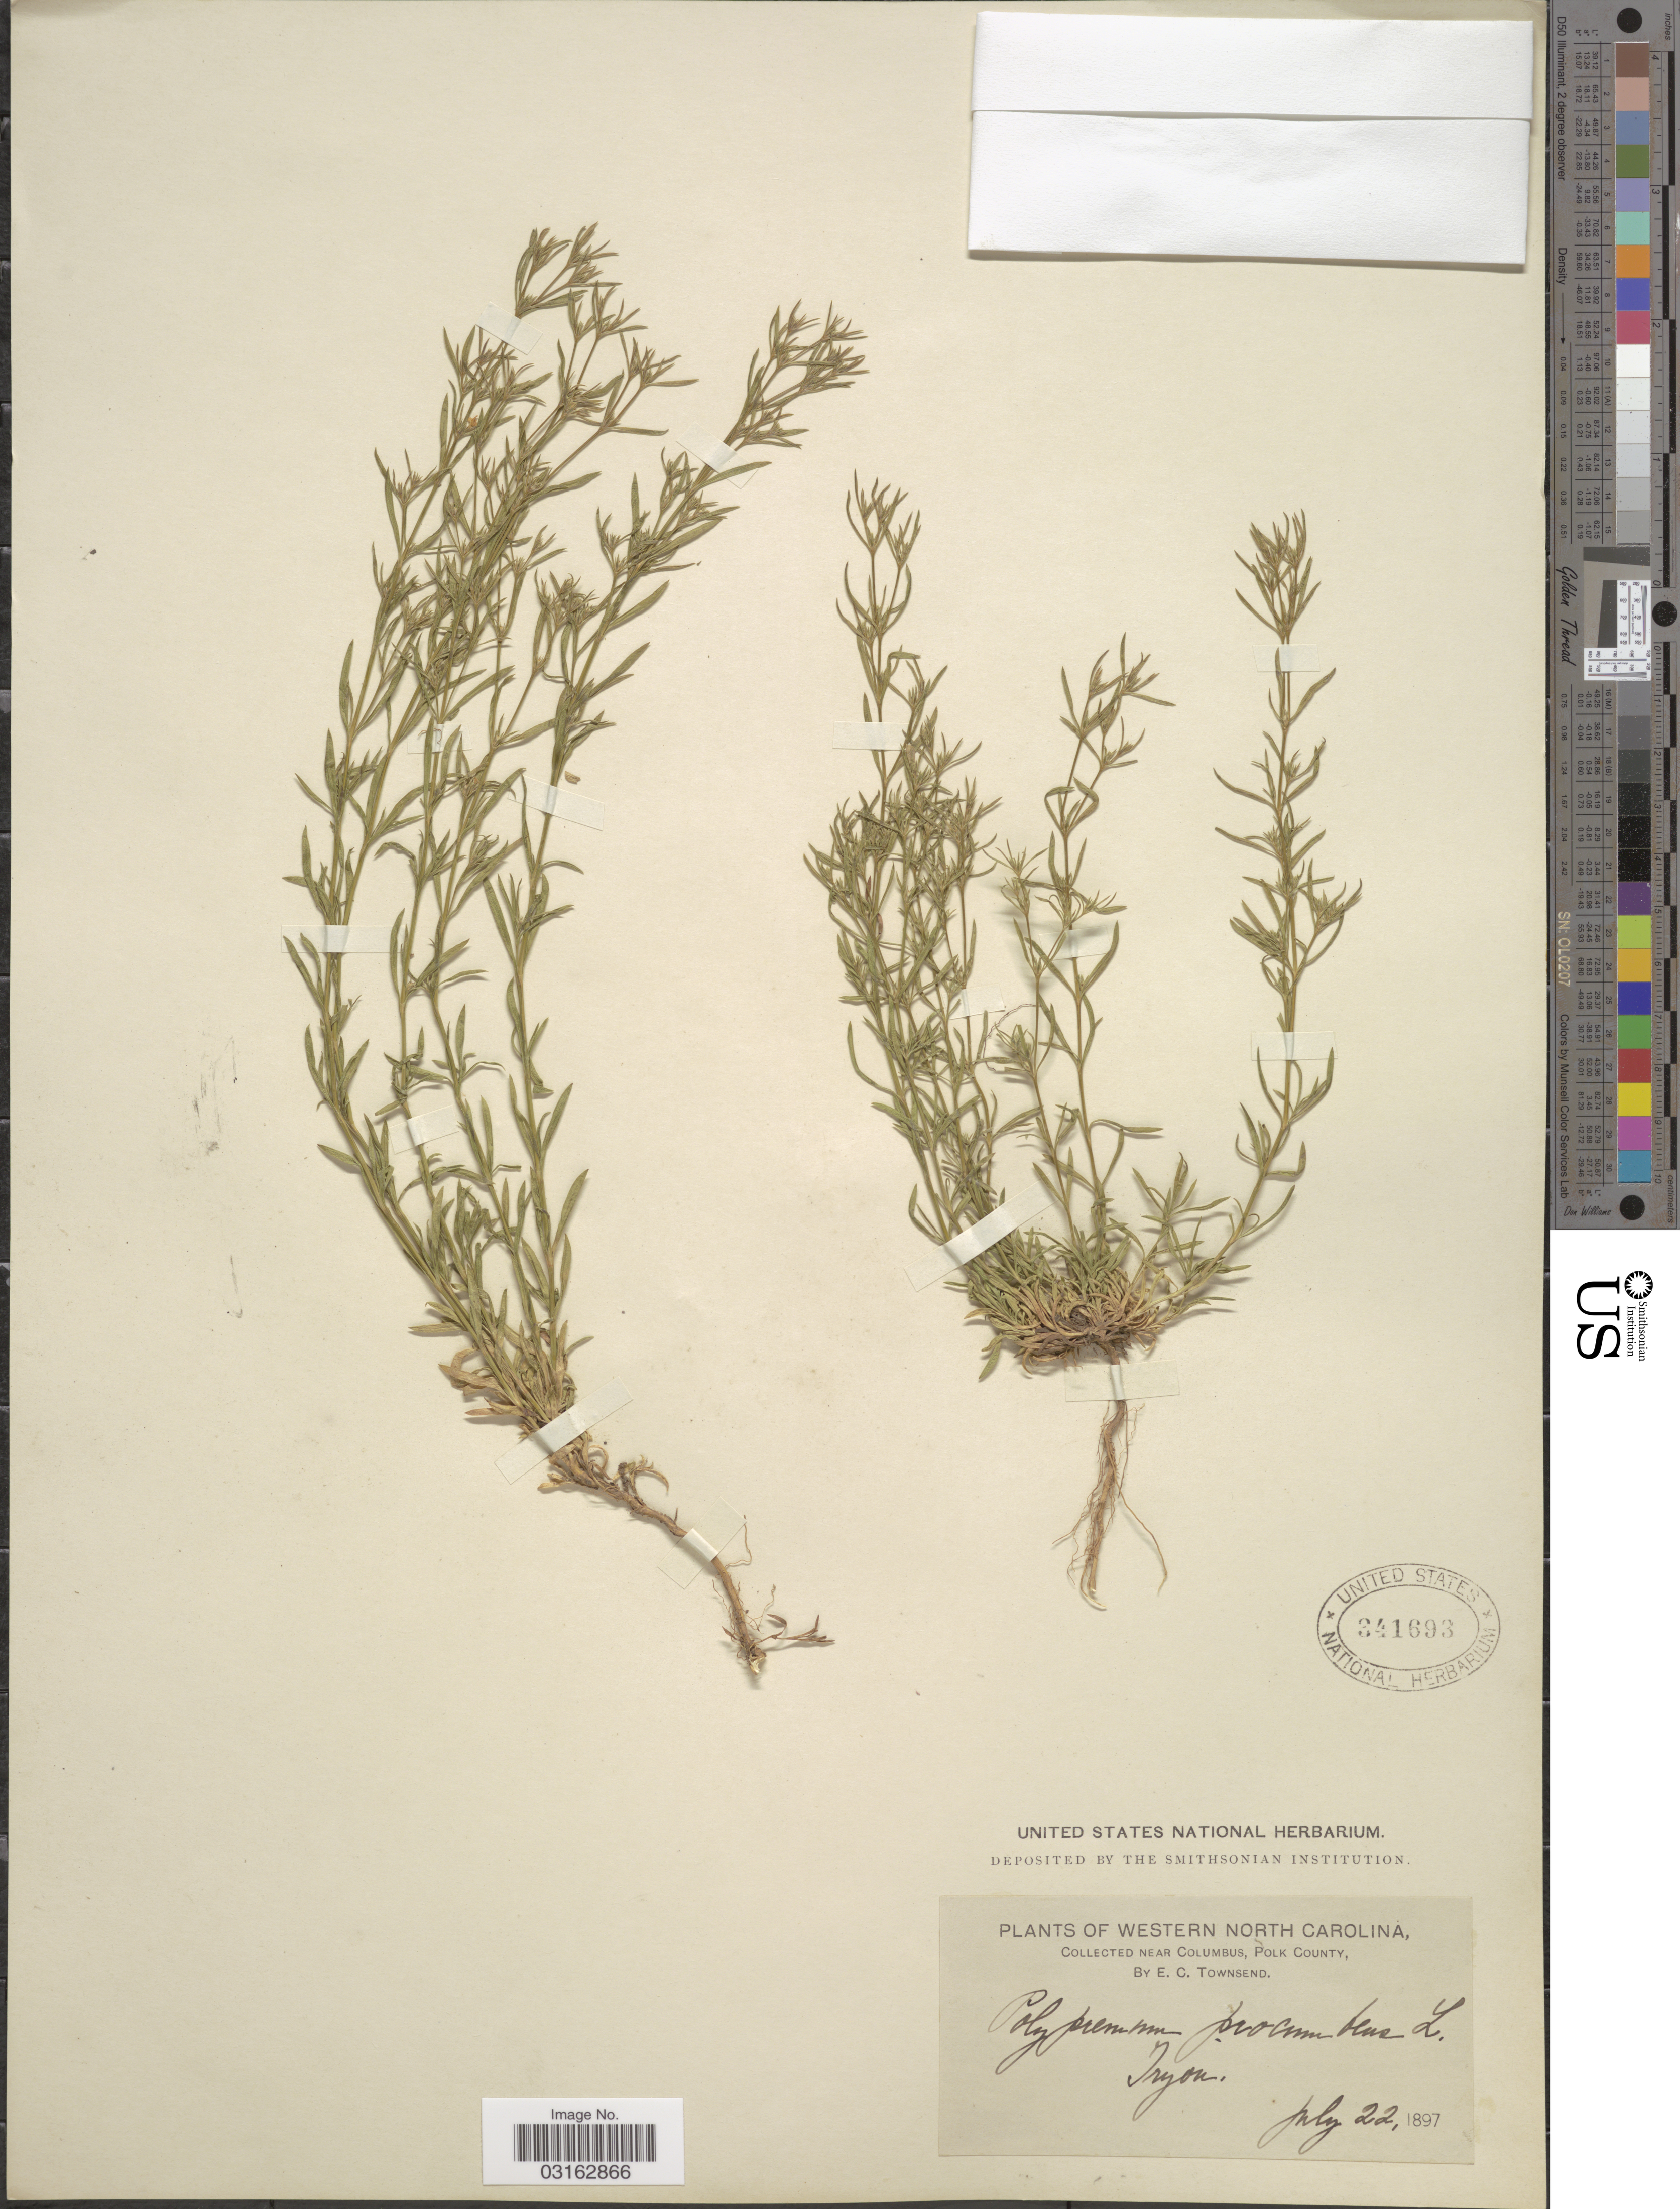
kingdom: Plantae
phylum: Tracheophyta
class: Magnoliopsida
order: Lamiales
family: Tetrachondraceae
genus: Polypremum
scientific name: Polypremum procumbens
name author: L.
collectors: E. C. Townsend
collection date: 1897-07-22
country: United States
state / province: North Carolina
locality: Western North Carolina, near Columbus, Polk County, Tryon.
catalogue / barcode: US 341693